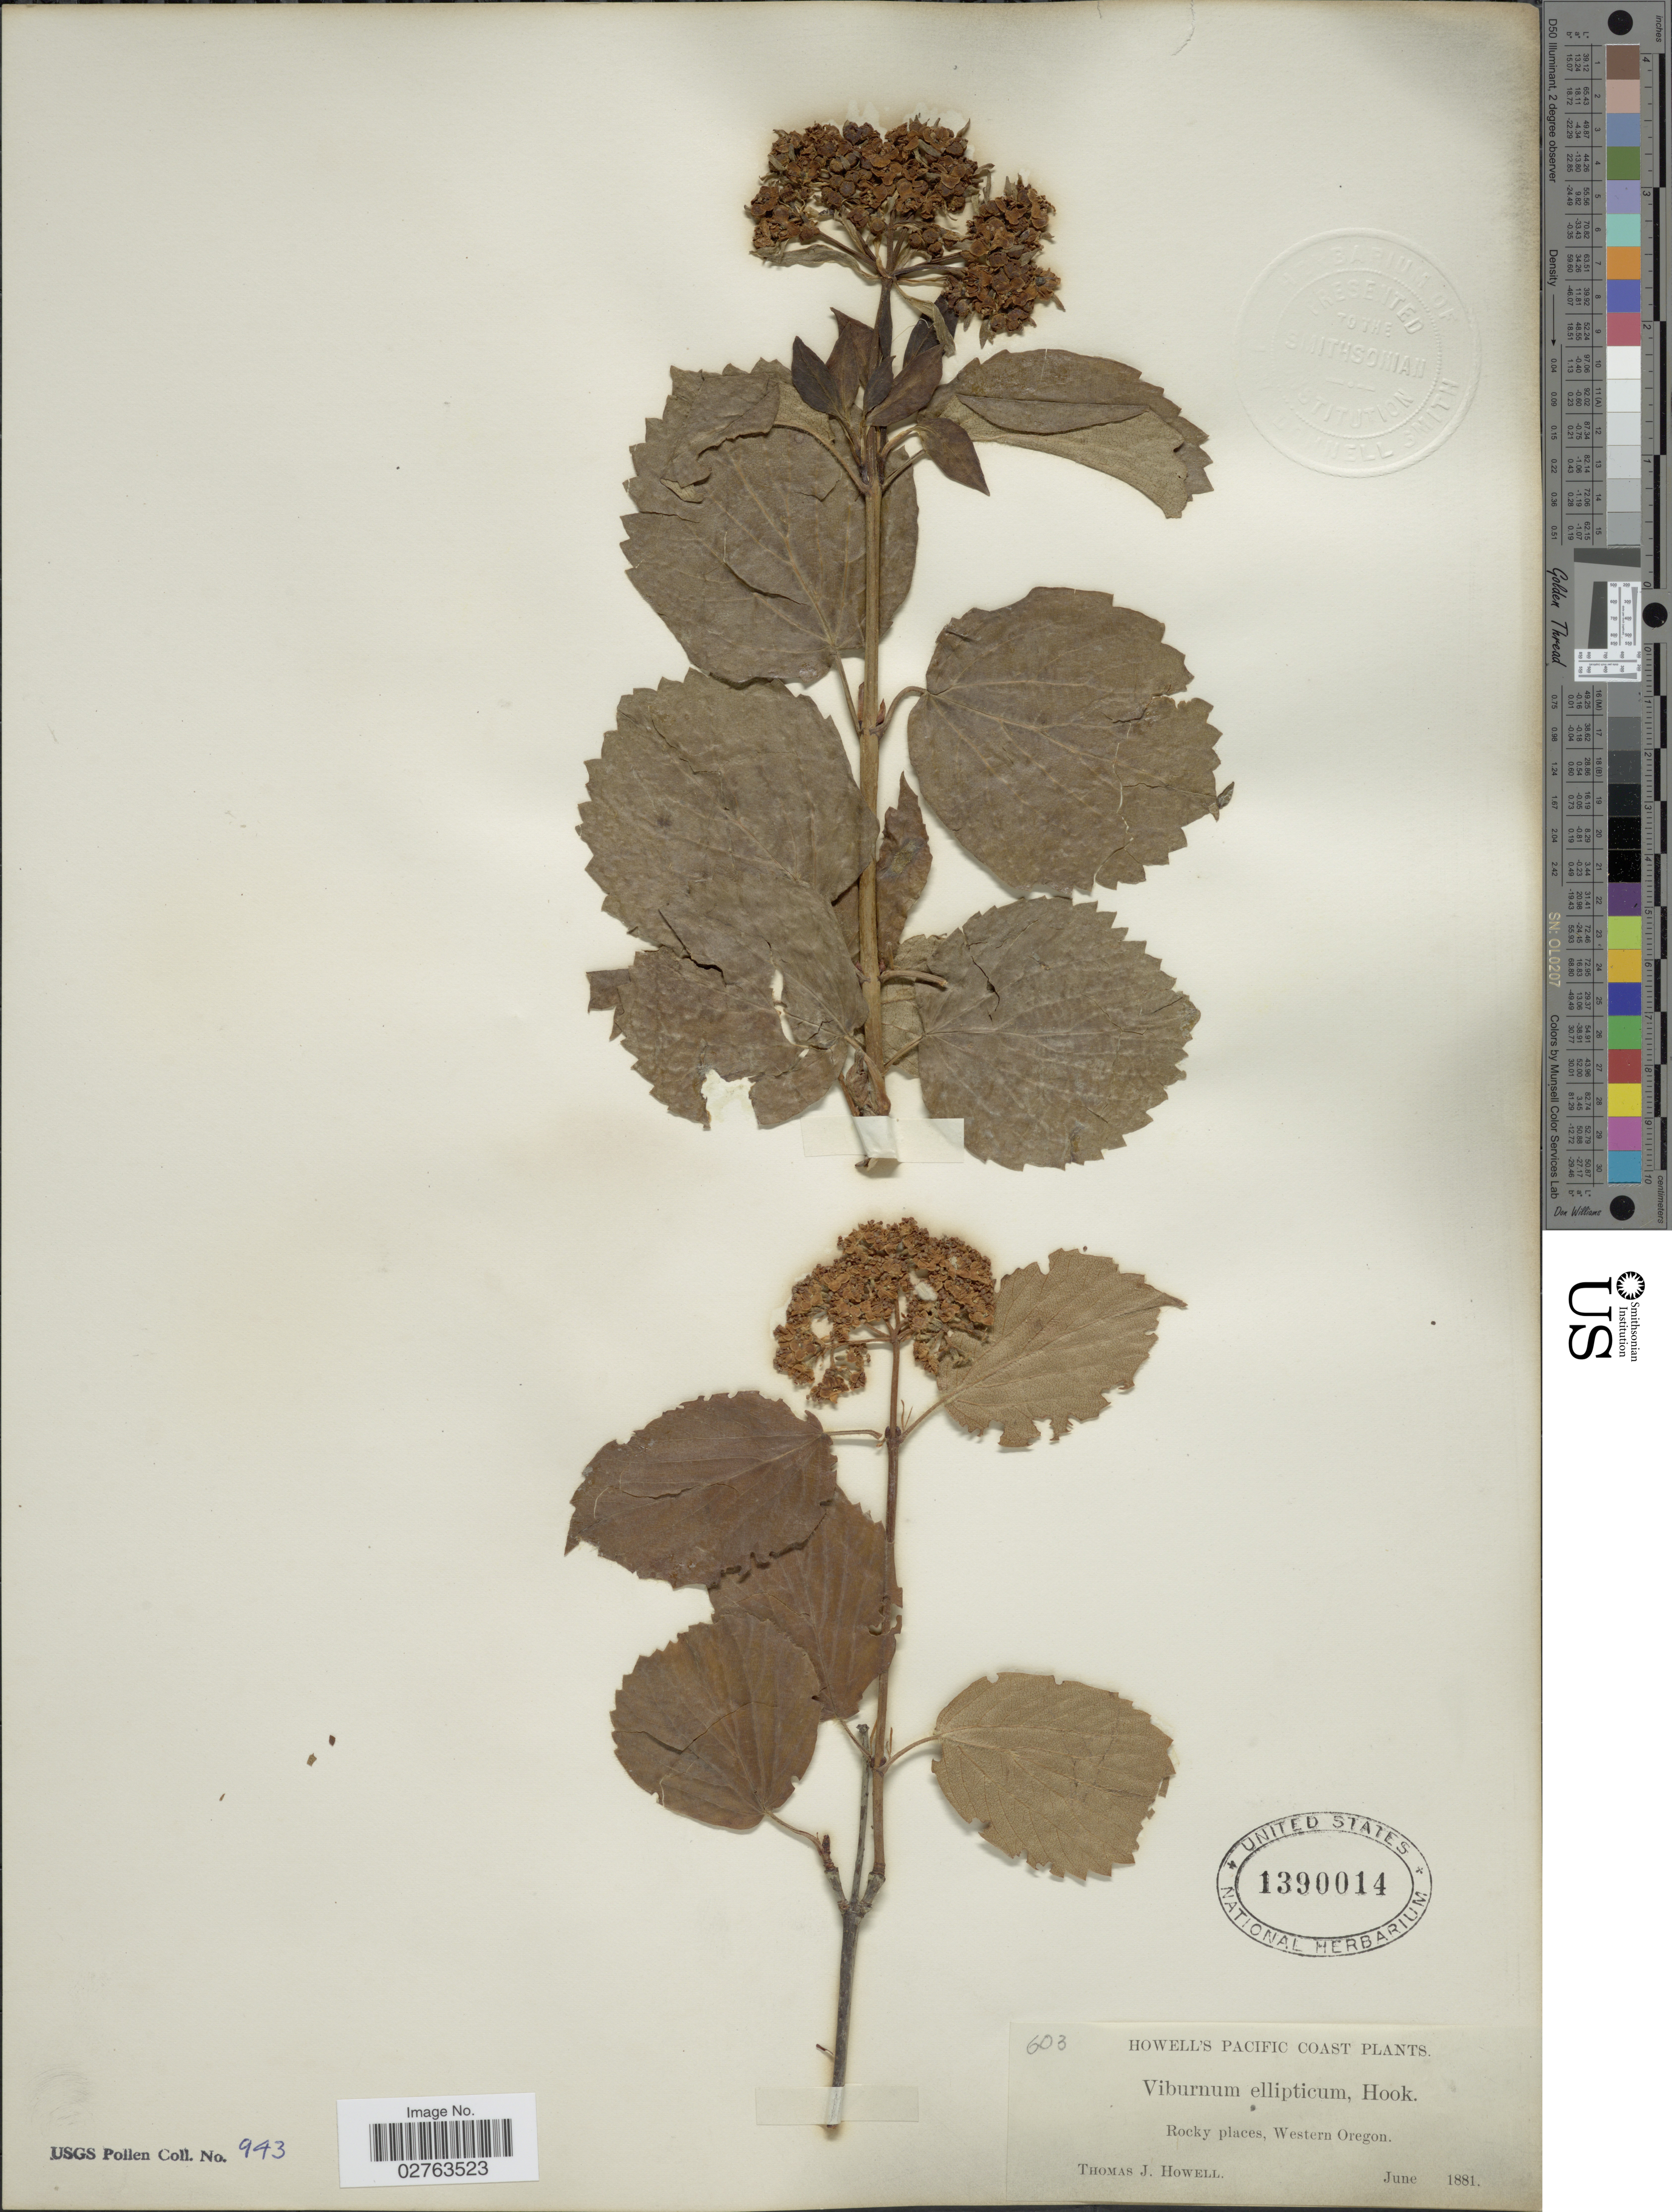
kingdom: Plantae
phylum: Tracheophyta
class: Magnoliopsida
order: Dipsacales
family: Viburnaceae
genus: Viburnum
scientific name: Viburnum ellipticum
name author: Hook.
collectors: T. J. Howell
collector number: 603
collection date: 1881-06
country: United States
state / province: Oregon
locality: Pacific Coast. Rocky places, Western Oregon.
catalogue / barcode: US 1390014